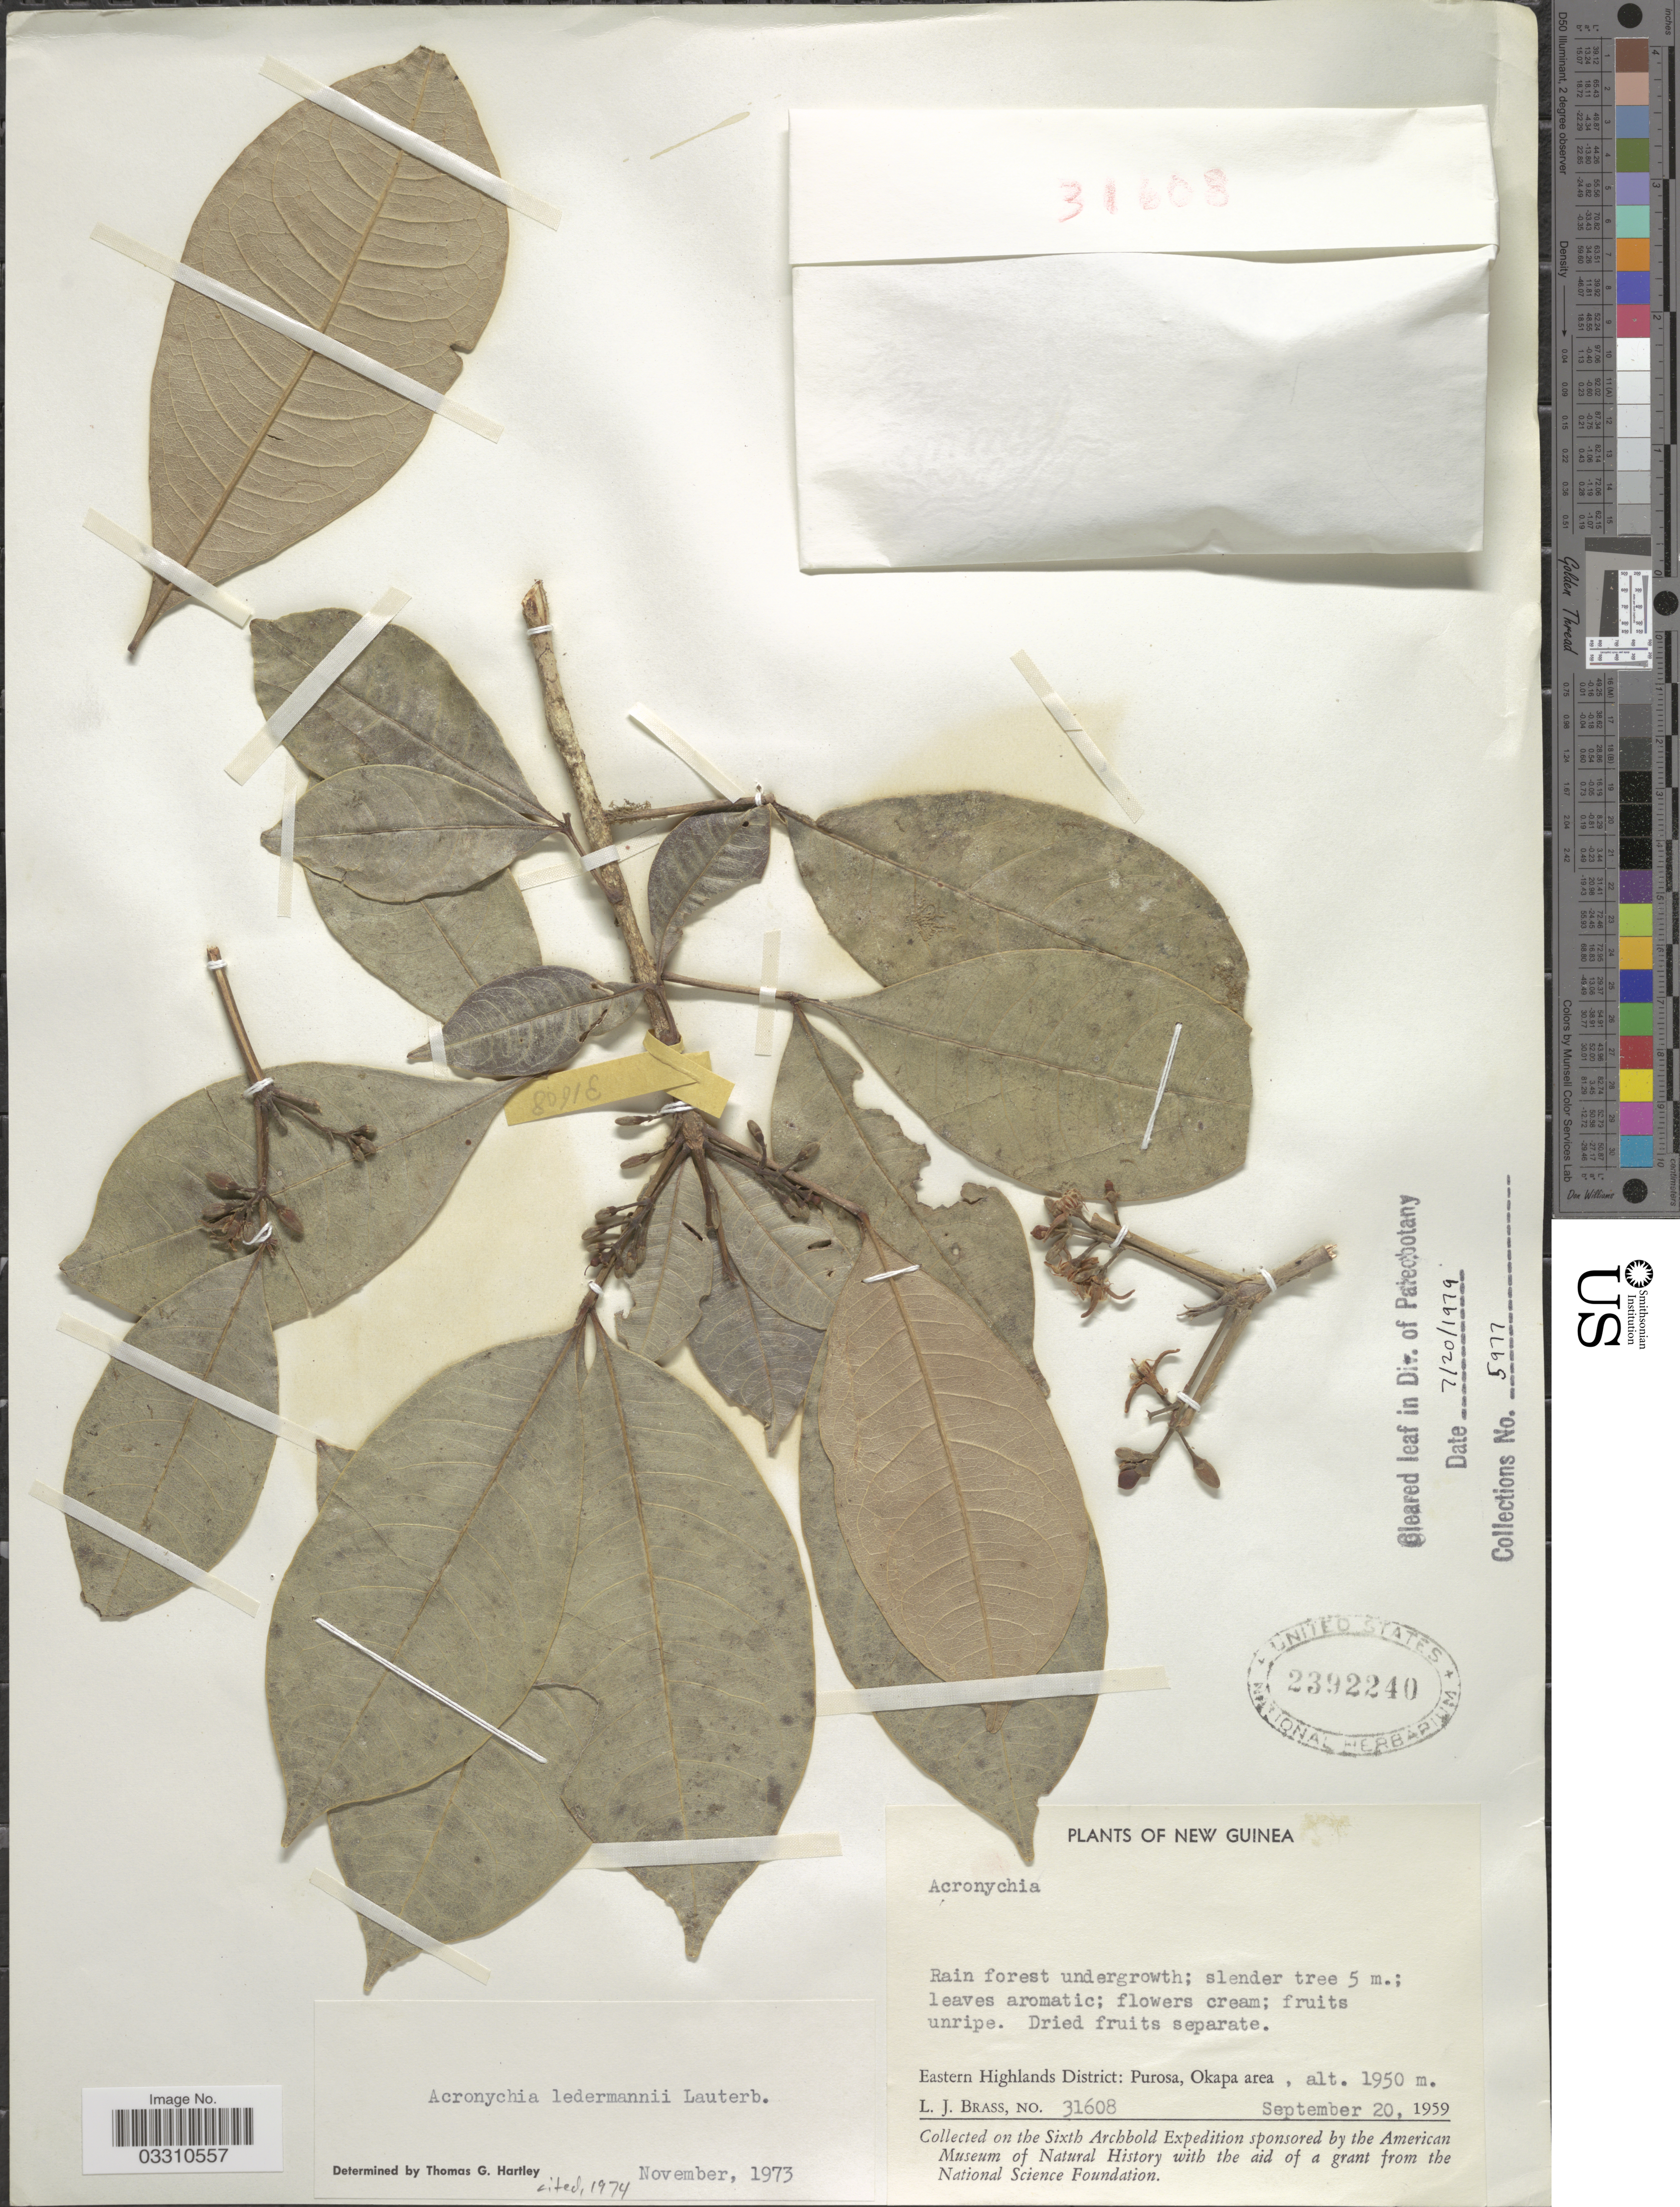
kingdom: Plantae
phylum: Tracheophyta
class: Magnoliopsida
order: Sapindales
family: Rutaceae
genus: Acronychia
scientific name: Acronychia ledermanii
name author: Lauterb.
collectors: L. J. Brass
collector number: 31608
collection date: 1959-09-20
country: Papua New Guinea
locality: New Guinea. Eastern Highlands District: Purosa, Okapa area.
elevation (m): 1950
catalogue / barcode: US 2392240